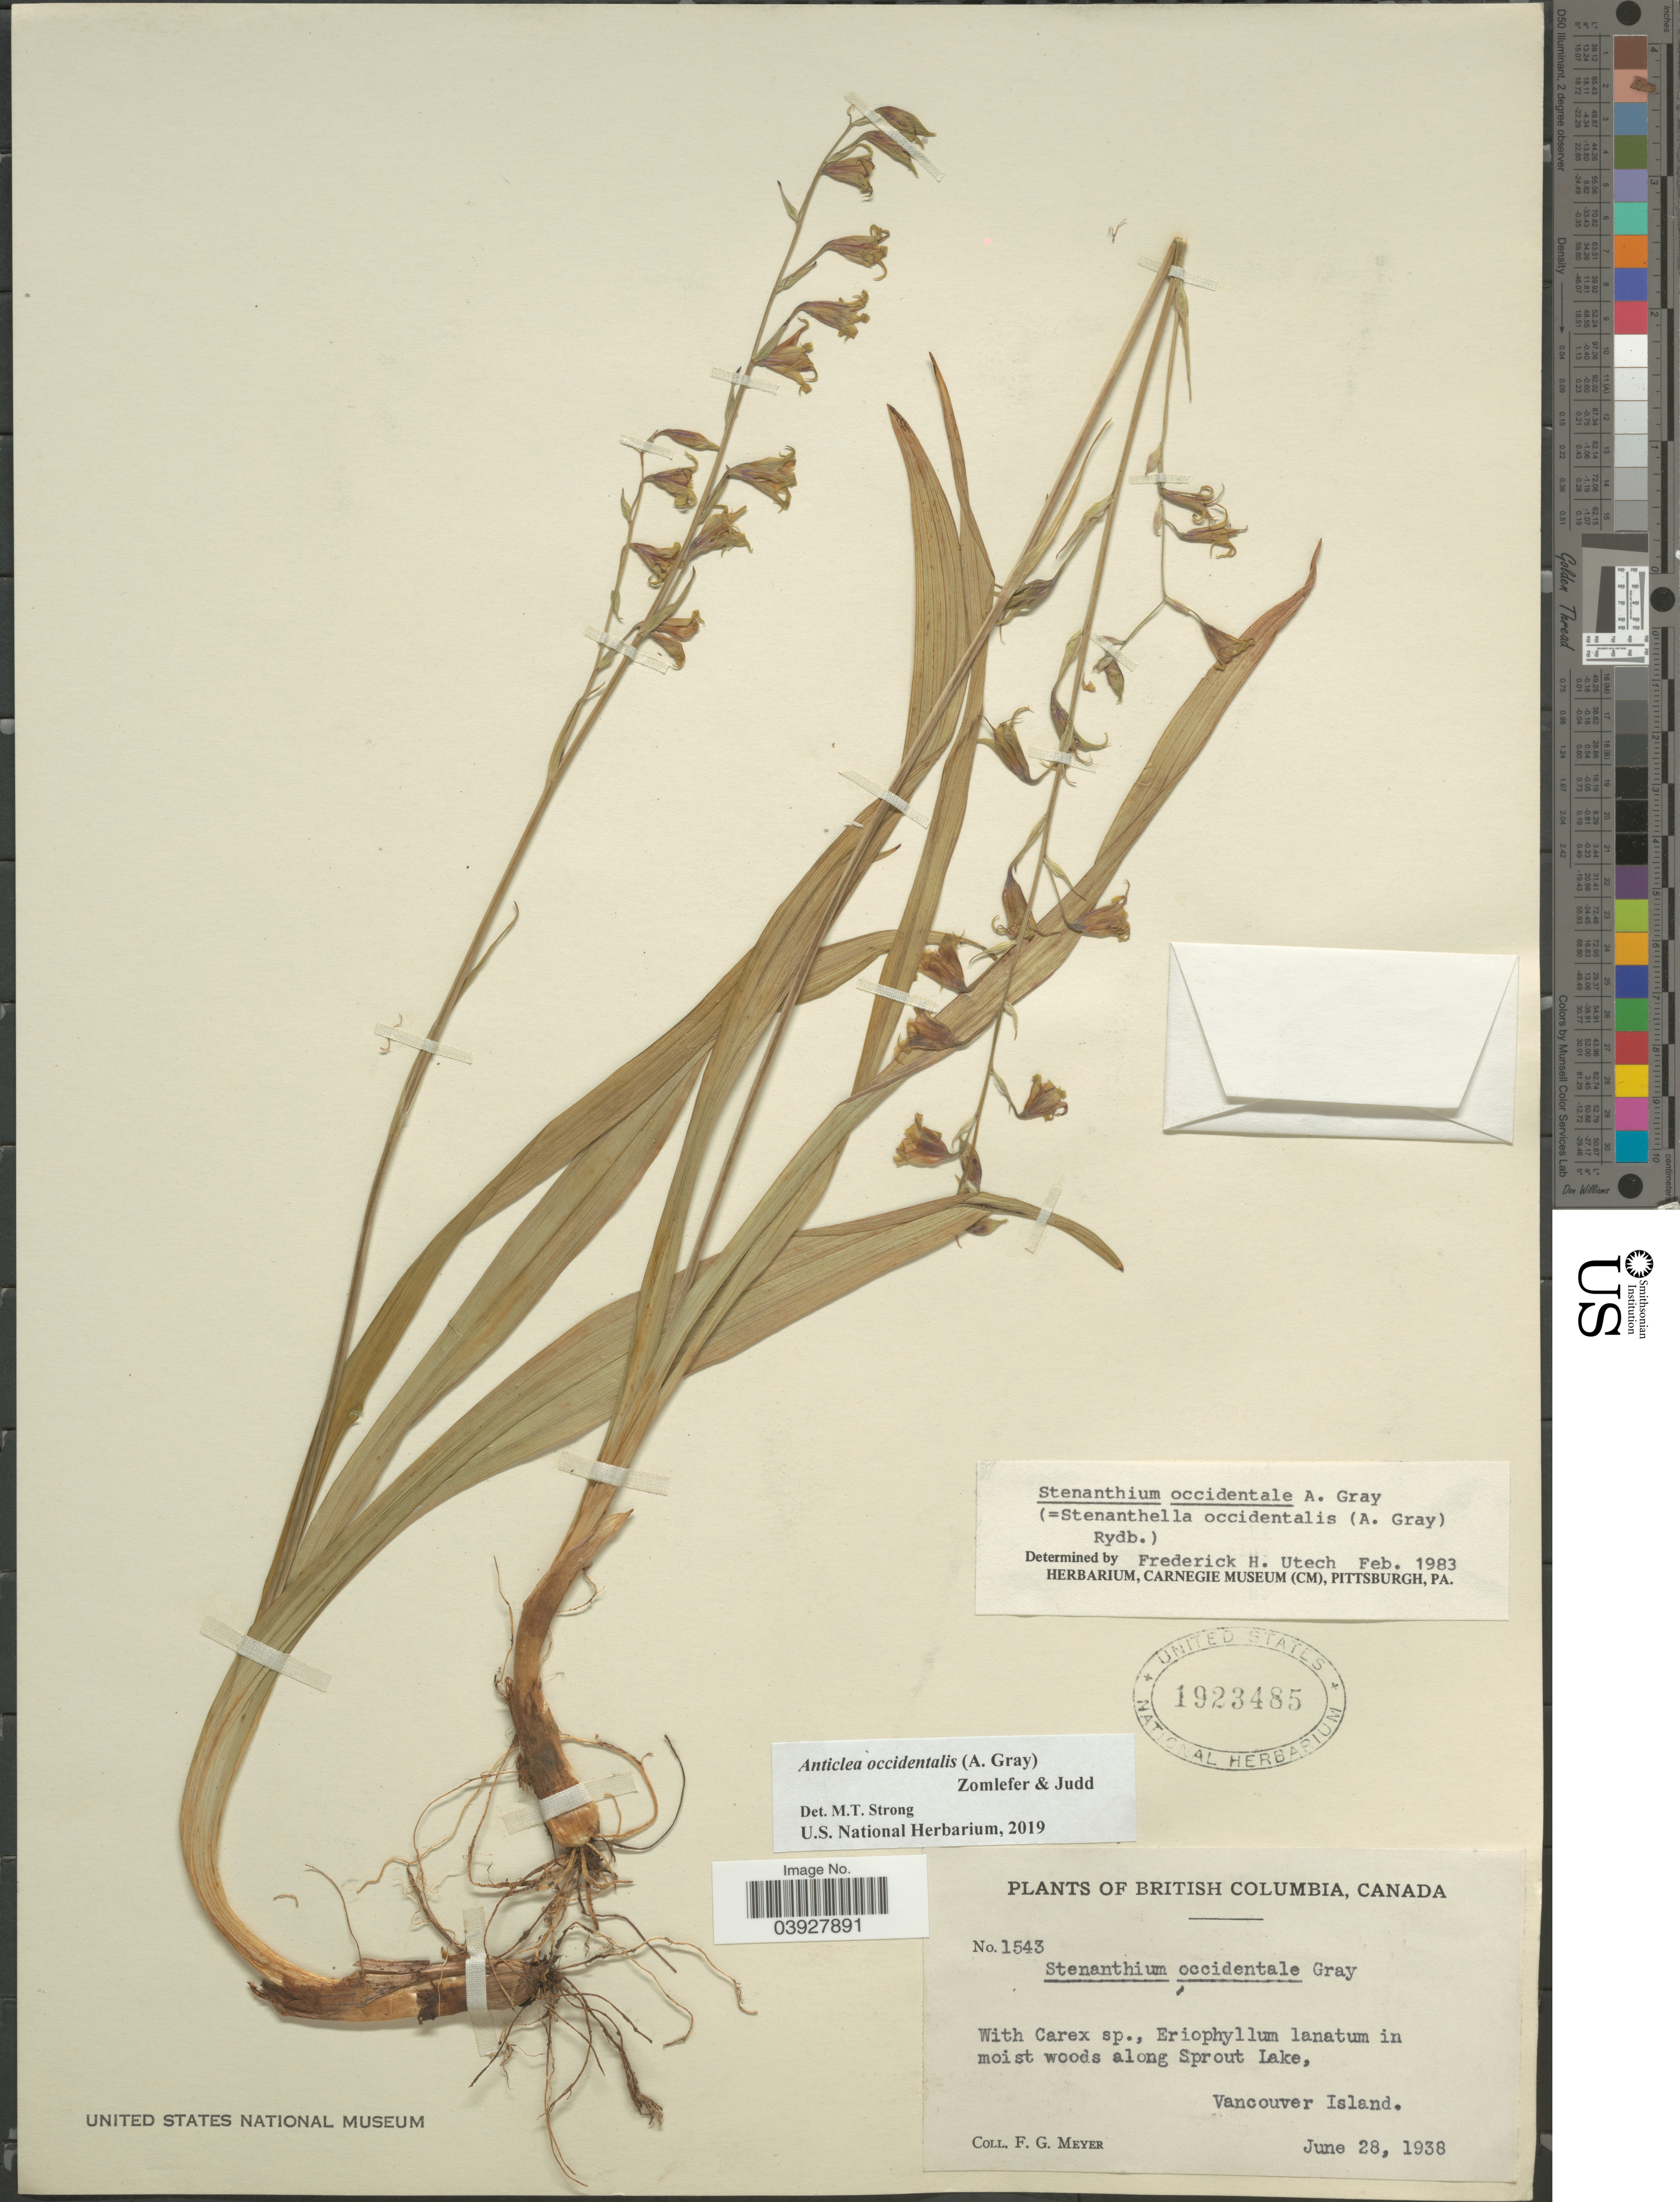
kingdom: Plantae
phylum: Tracheophyta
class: Liliopsida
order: Liliales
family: Melanthiaceae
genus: Anticlea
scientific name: Anticlea occidentalis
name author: (A. Gray) Zomlefer & Judd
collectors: F. G. Meyer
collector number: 1543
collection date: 1938-06-28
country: Canada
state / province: British Columbia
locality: Along Sprout Lake, Vancouver Island.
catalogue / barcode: US 1923485